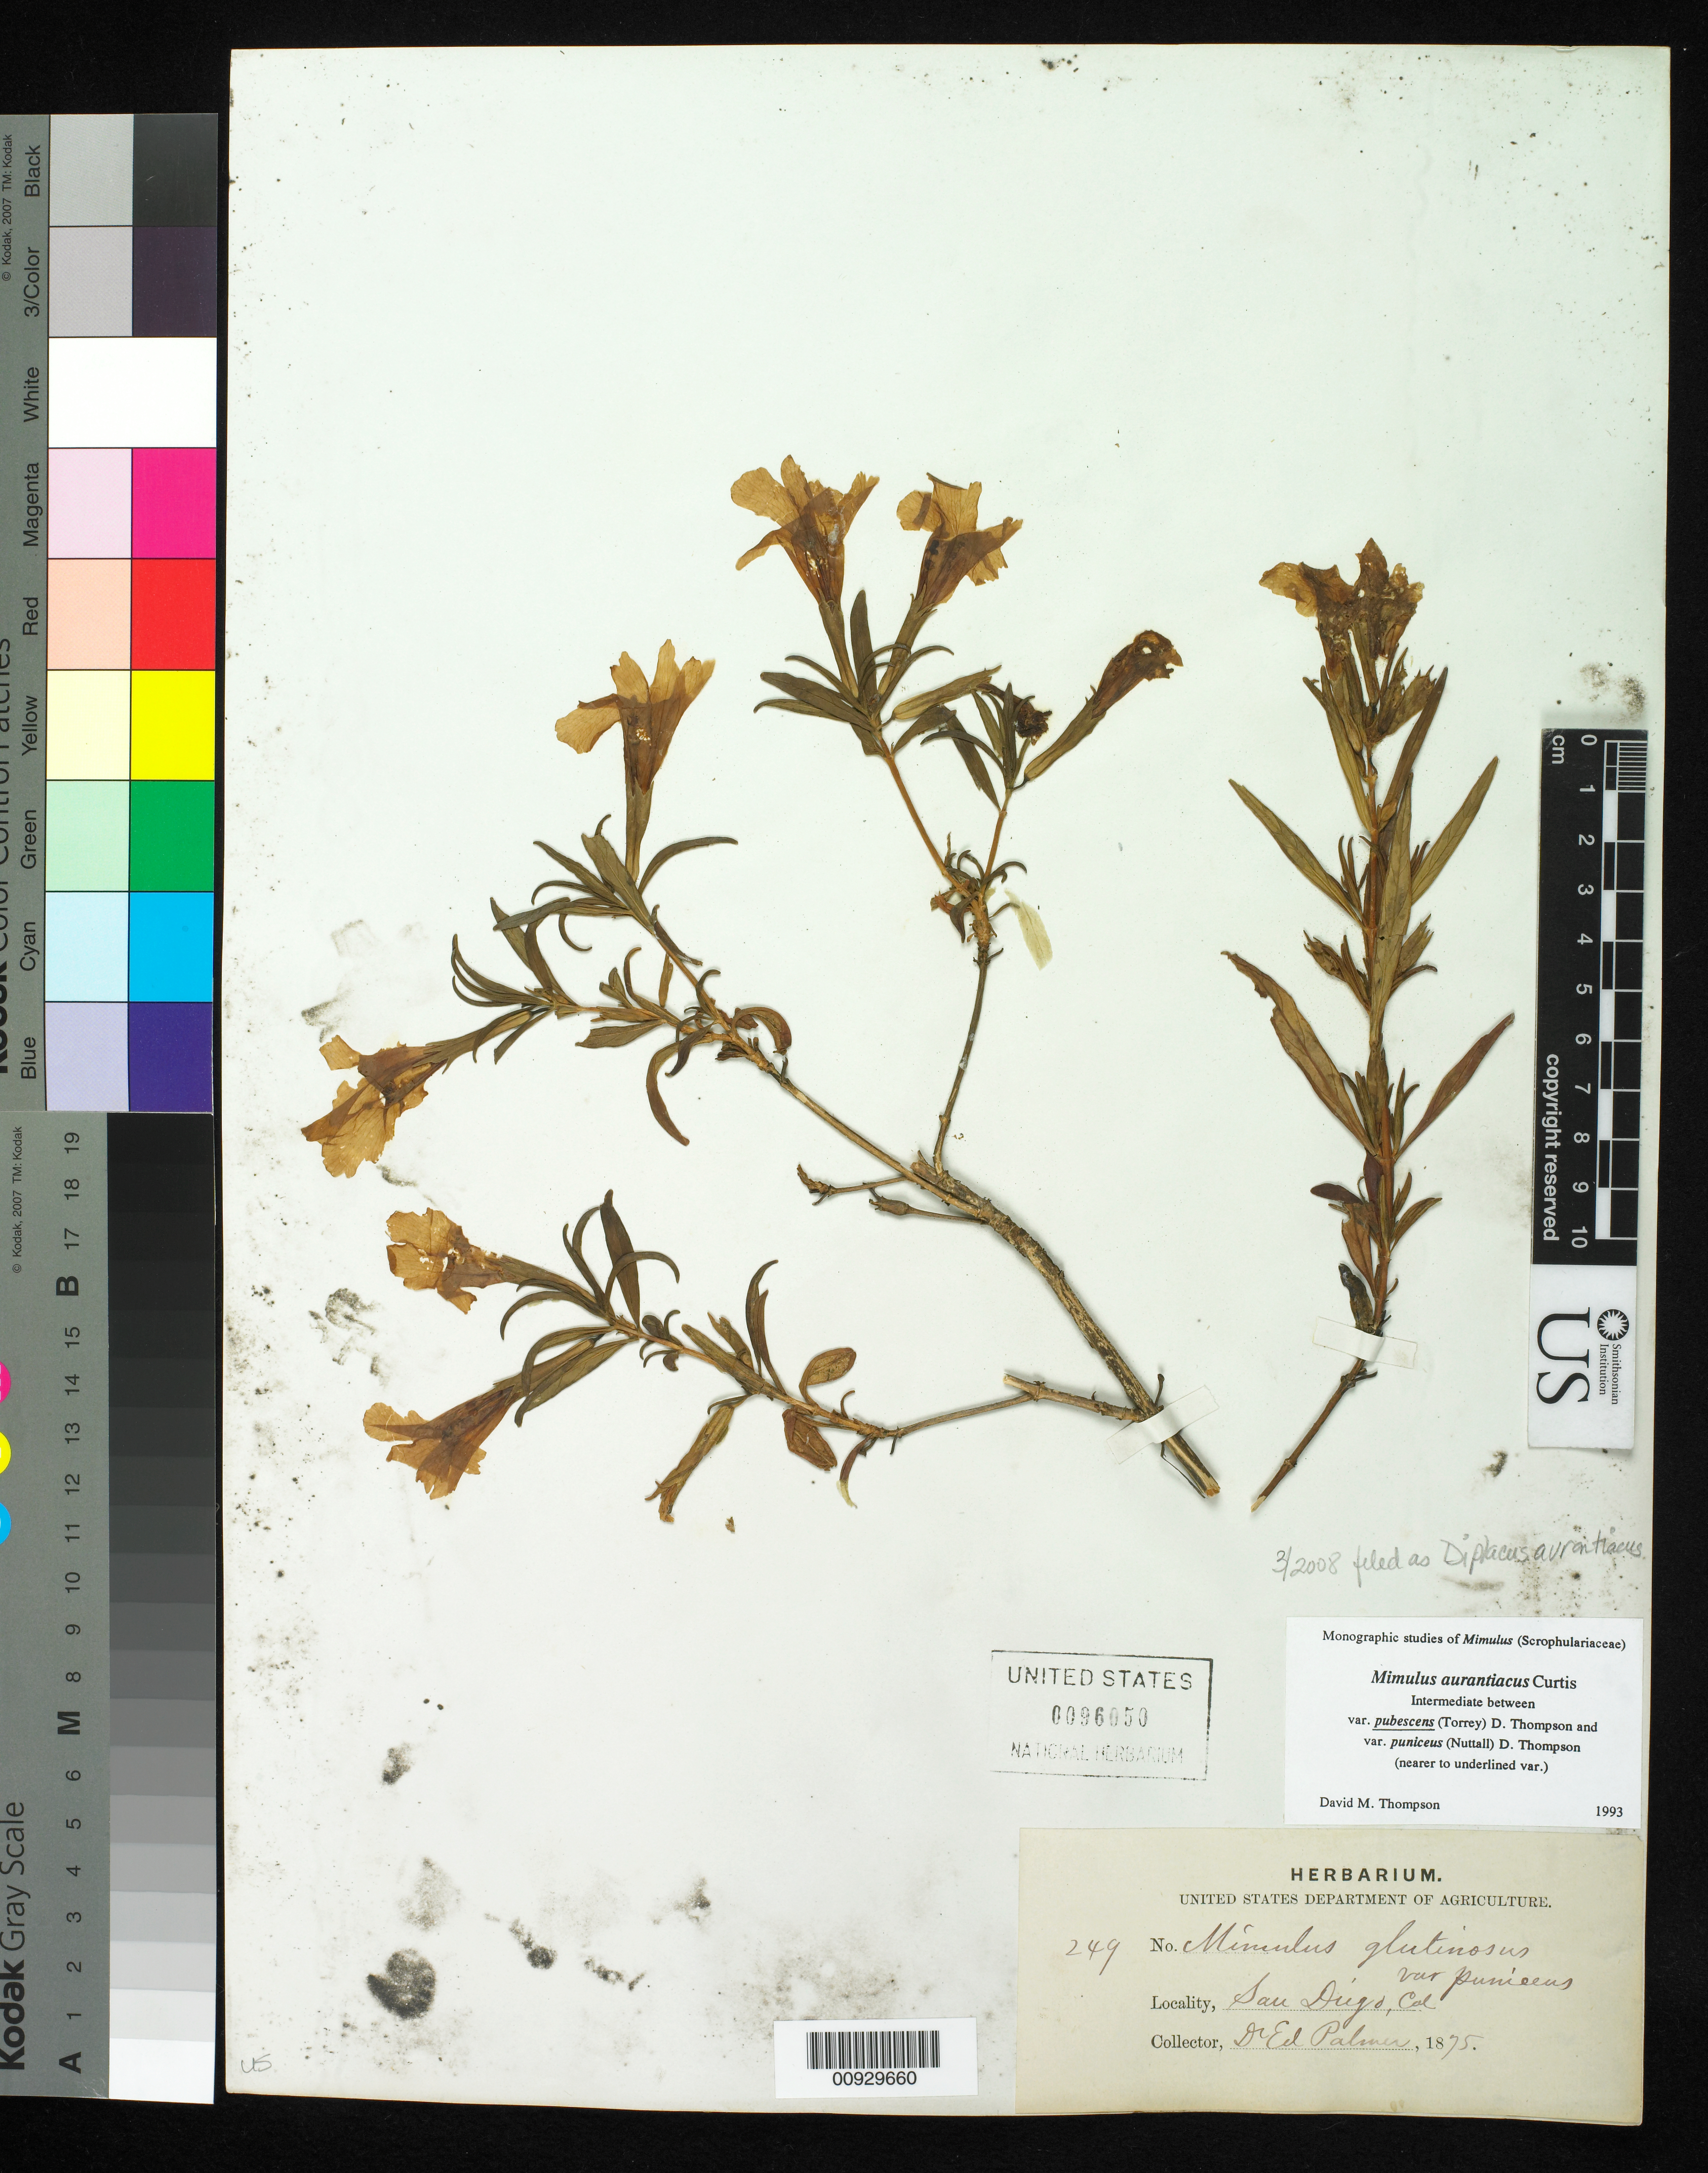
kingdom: Plantae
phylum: Tracheophyta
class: Magnoliopsida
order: Lamiales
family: Phrymaceae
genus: Diplacus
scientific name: Diplacus aurantiacus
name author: (Curtis) Jeps.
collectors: E. Palmer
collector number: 249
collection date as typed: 1875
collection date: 1875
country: United States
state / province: California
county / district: San Diego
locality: San Diego.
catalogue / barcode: US 96050